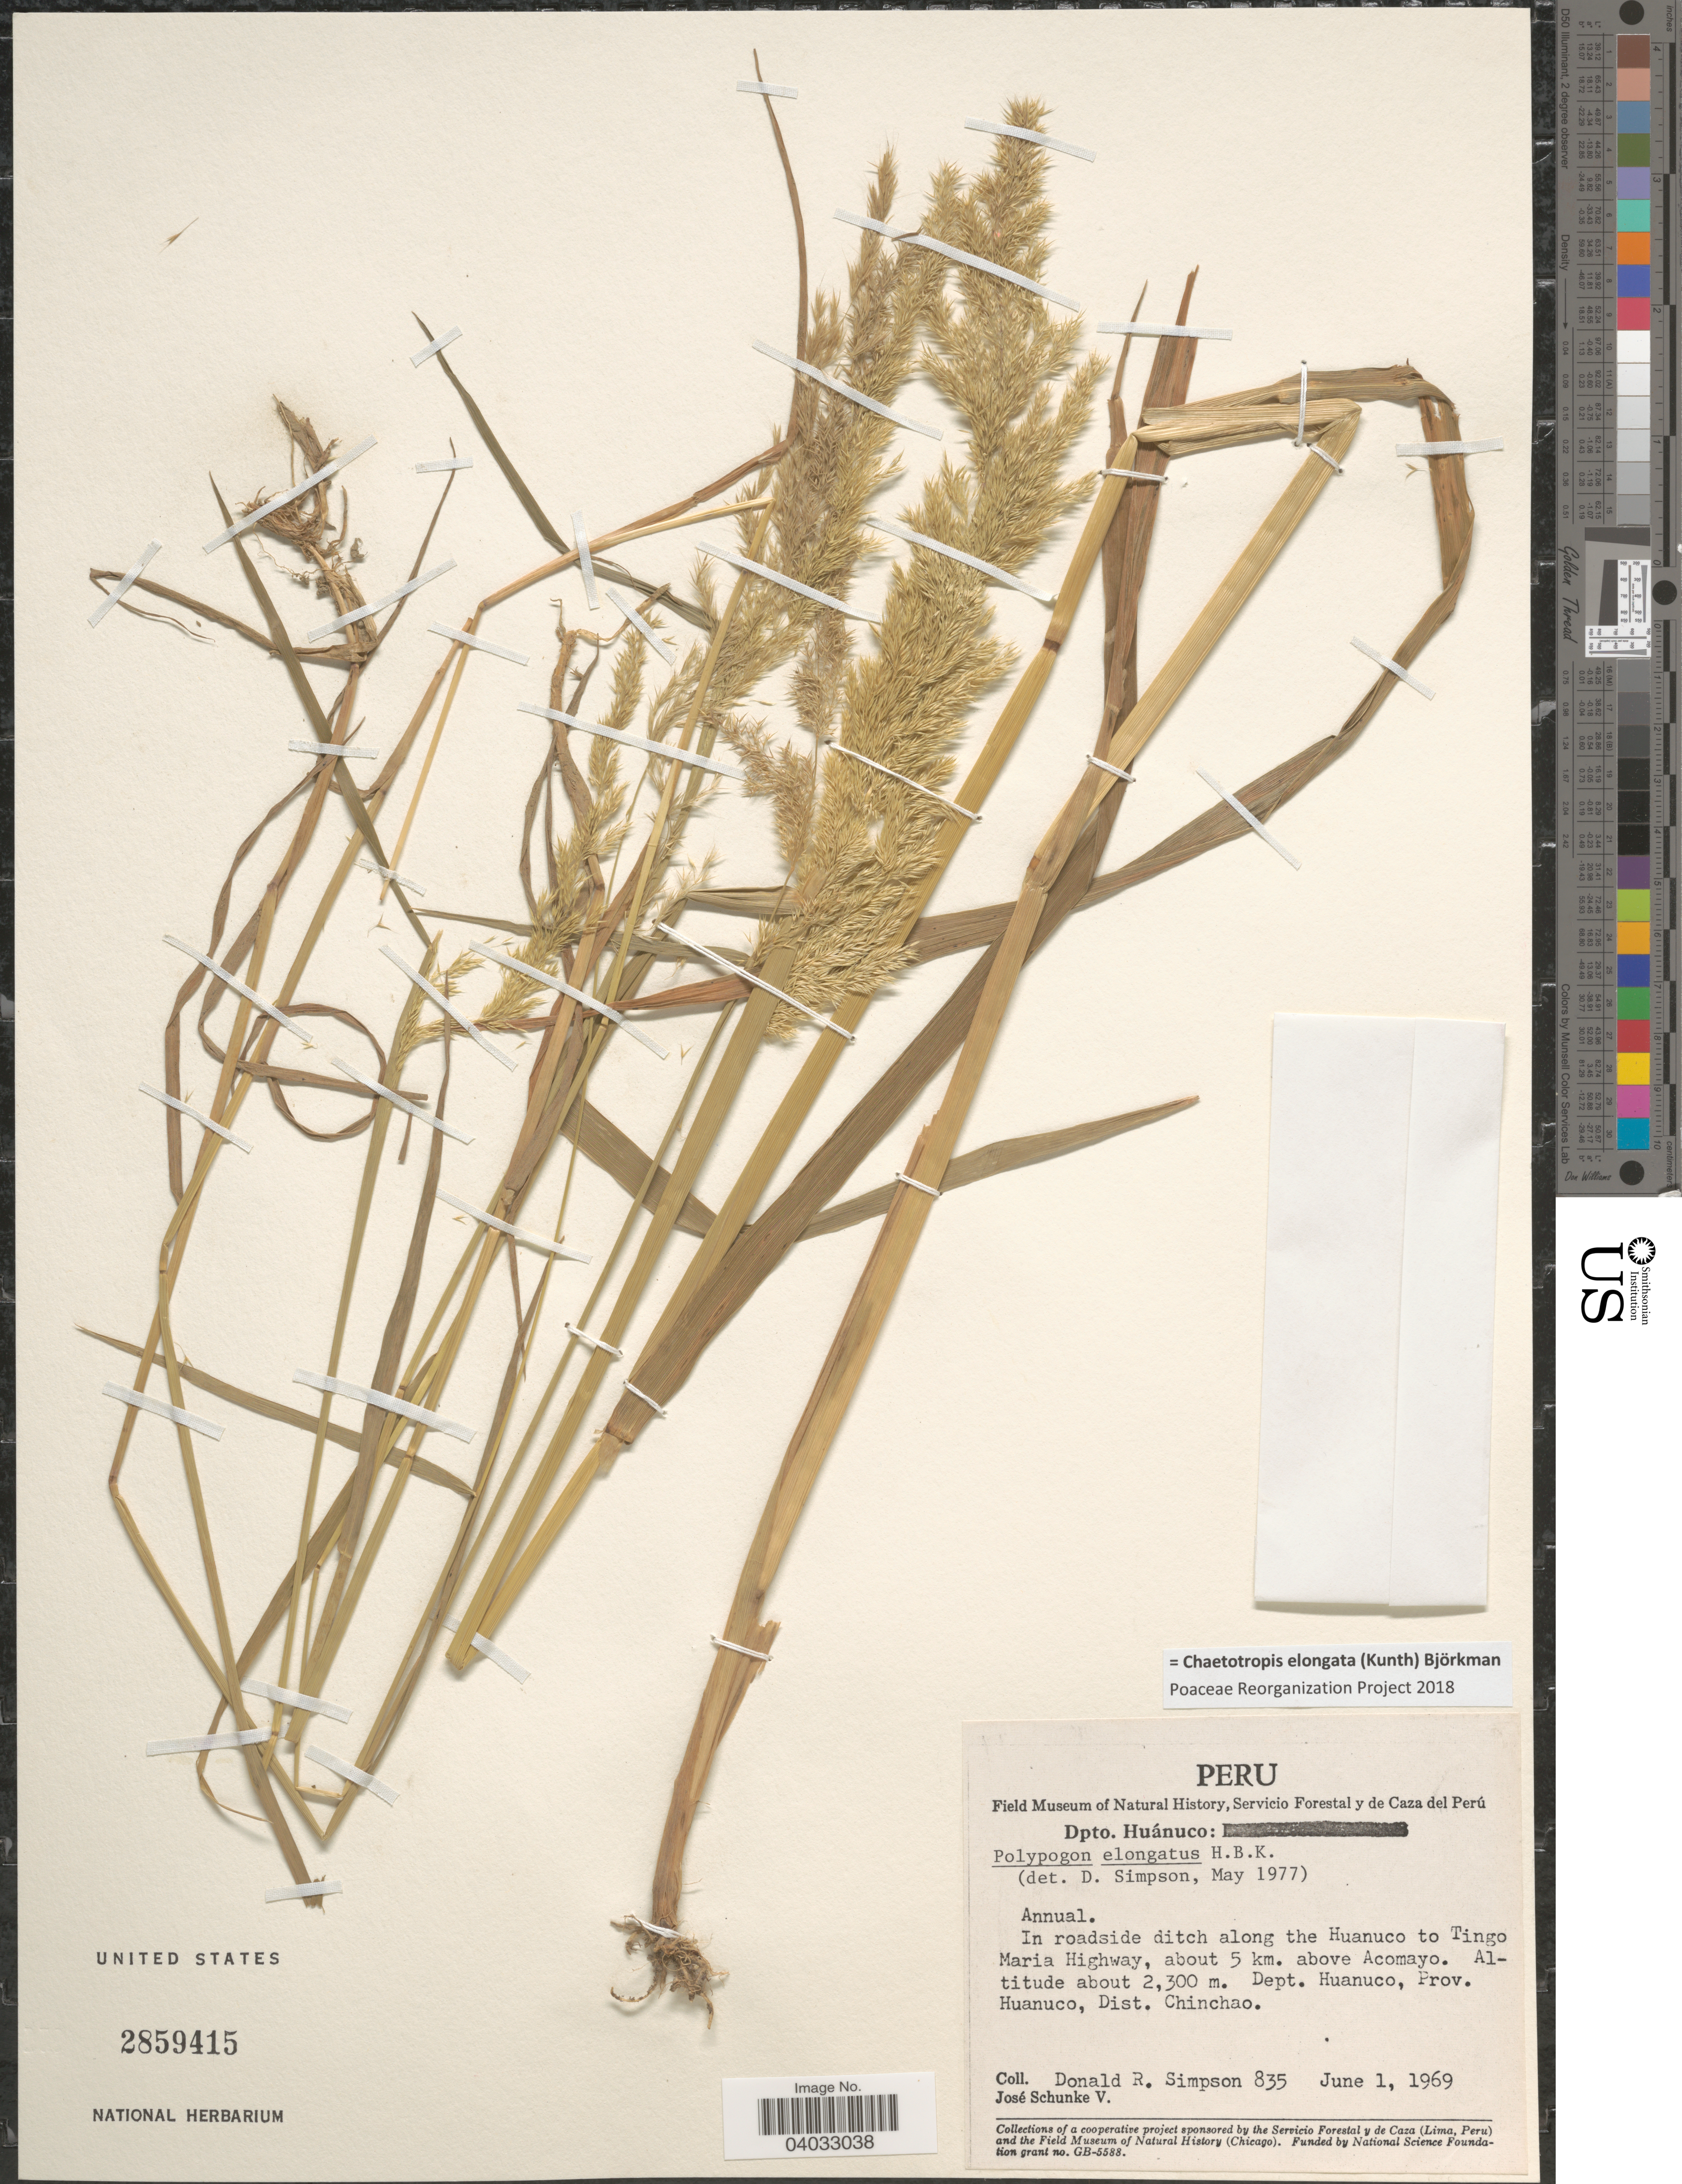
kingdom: Plantae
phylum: Tracheophyta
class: Liliopsida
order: Poales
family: Poaceae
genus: Chaetotropis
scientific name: Chaetotropis elongata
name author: (Kunth) Björkman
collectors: D. R. Simpson & J. Schunke Vigo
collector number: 835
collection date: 1969-06-01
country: Peru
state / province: Huánuco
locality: Dpto. Huánuco. Along the Huanuco to Tingo Maria Highway, about 5 km. above Acomayo. Dept. Huanuco, Dist. Chinchao.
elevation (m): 2300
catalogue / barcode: US 2859415